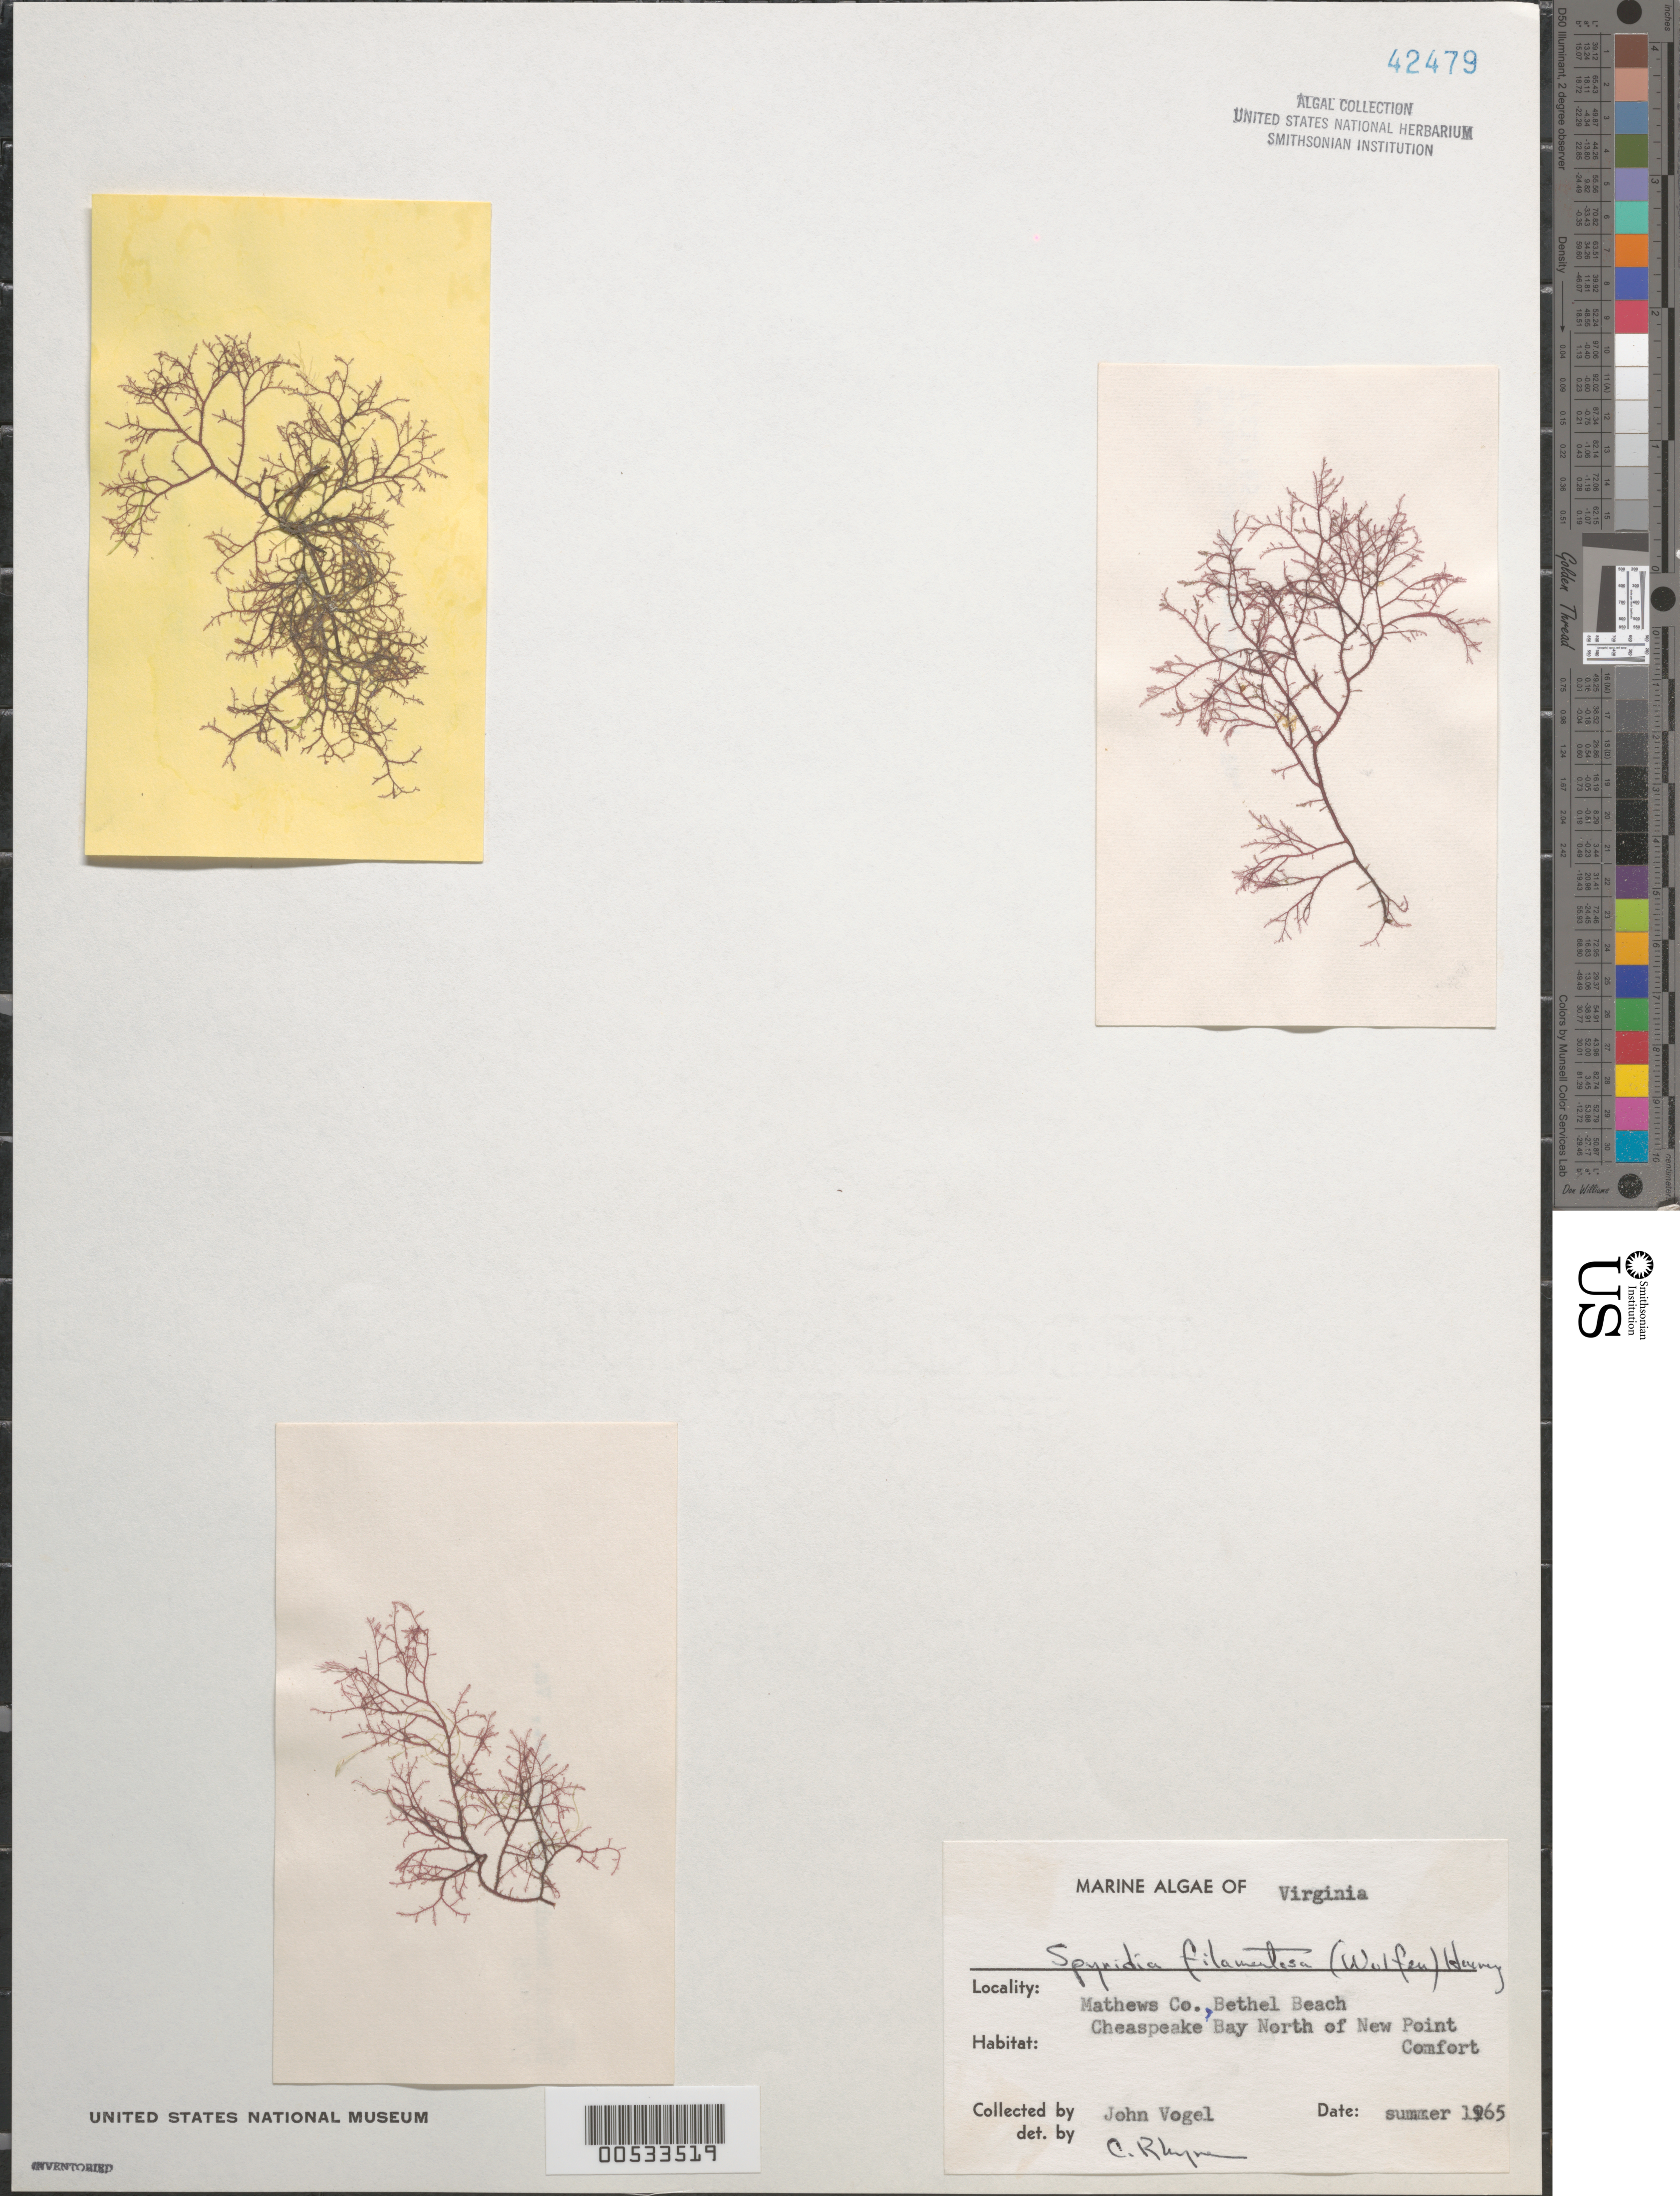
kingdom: Plantae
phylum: Rhodophyta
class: Florideophyceae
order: Ceramiales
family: Spyridiaceae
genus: Spyridia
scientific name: Spyridia filamentosa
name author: (Wulfen) Harv.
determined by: Rhyne, C. F.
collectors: J. Vogel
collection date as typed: Sum 1965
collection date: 1965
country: United States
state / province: Virginia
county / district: Mathews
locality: Bethel Beach, Chesapeake Bay north of New Point Comfort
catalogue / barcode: US 42479